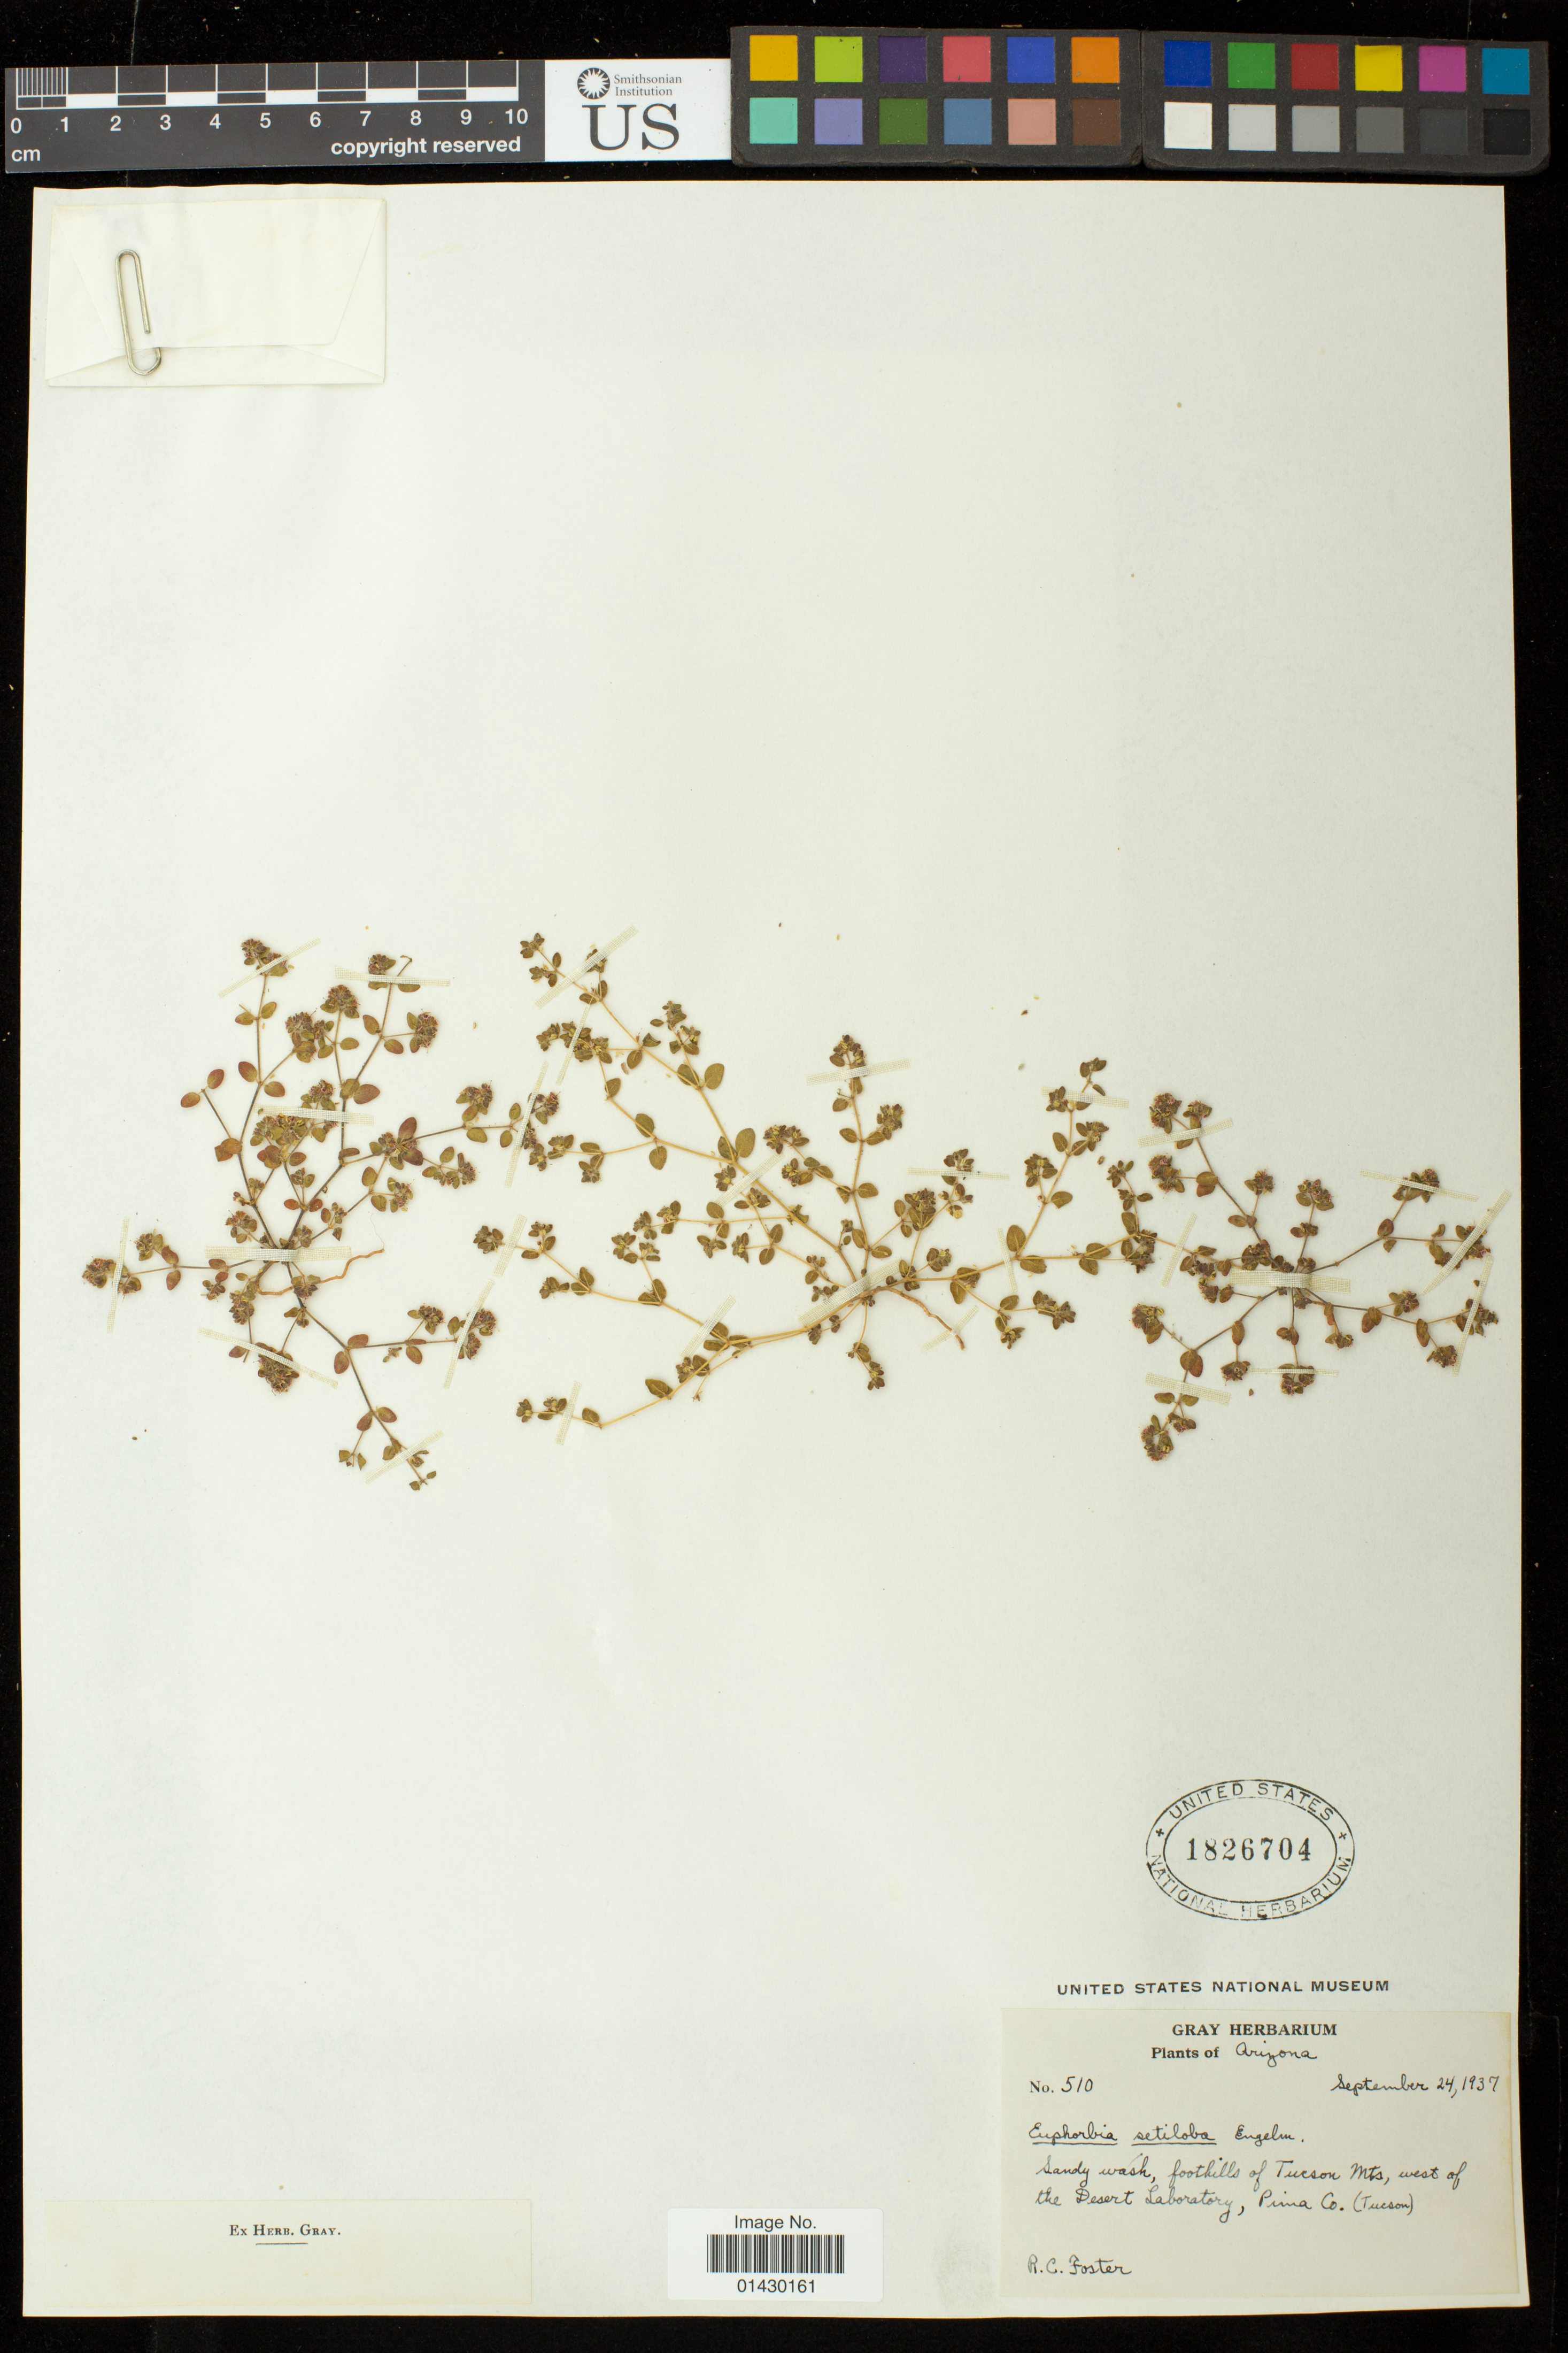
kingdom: Plantae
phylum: Tracheophyta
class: Magnoliopsida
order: Malpighiales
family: Euphorbiaceae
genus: Euphorbia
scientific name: Euphorbia setiloba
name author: Engelm.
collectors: R. C. Foster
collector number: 510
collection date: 1937-09-24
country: United States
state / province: Arizona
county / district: Pima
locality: Foothills of Tucson Mts, west of the Desert Laboratory (Tucson)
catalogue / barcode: US 1826704